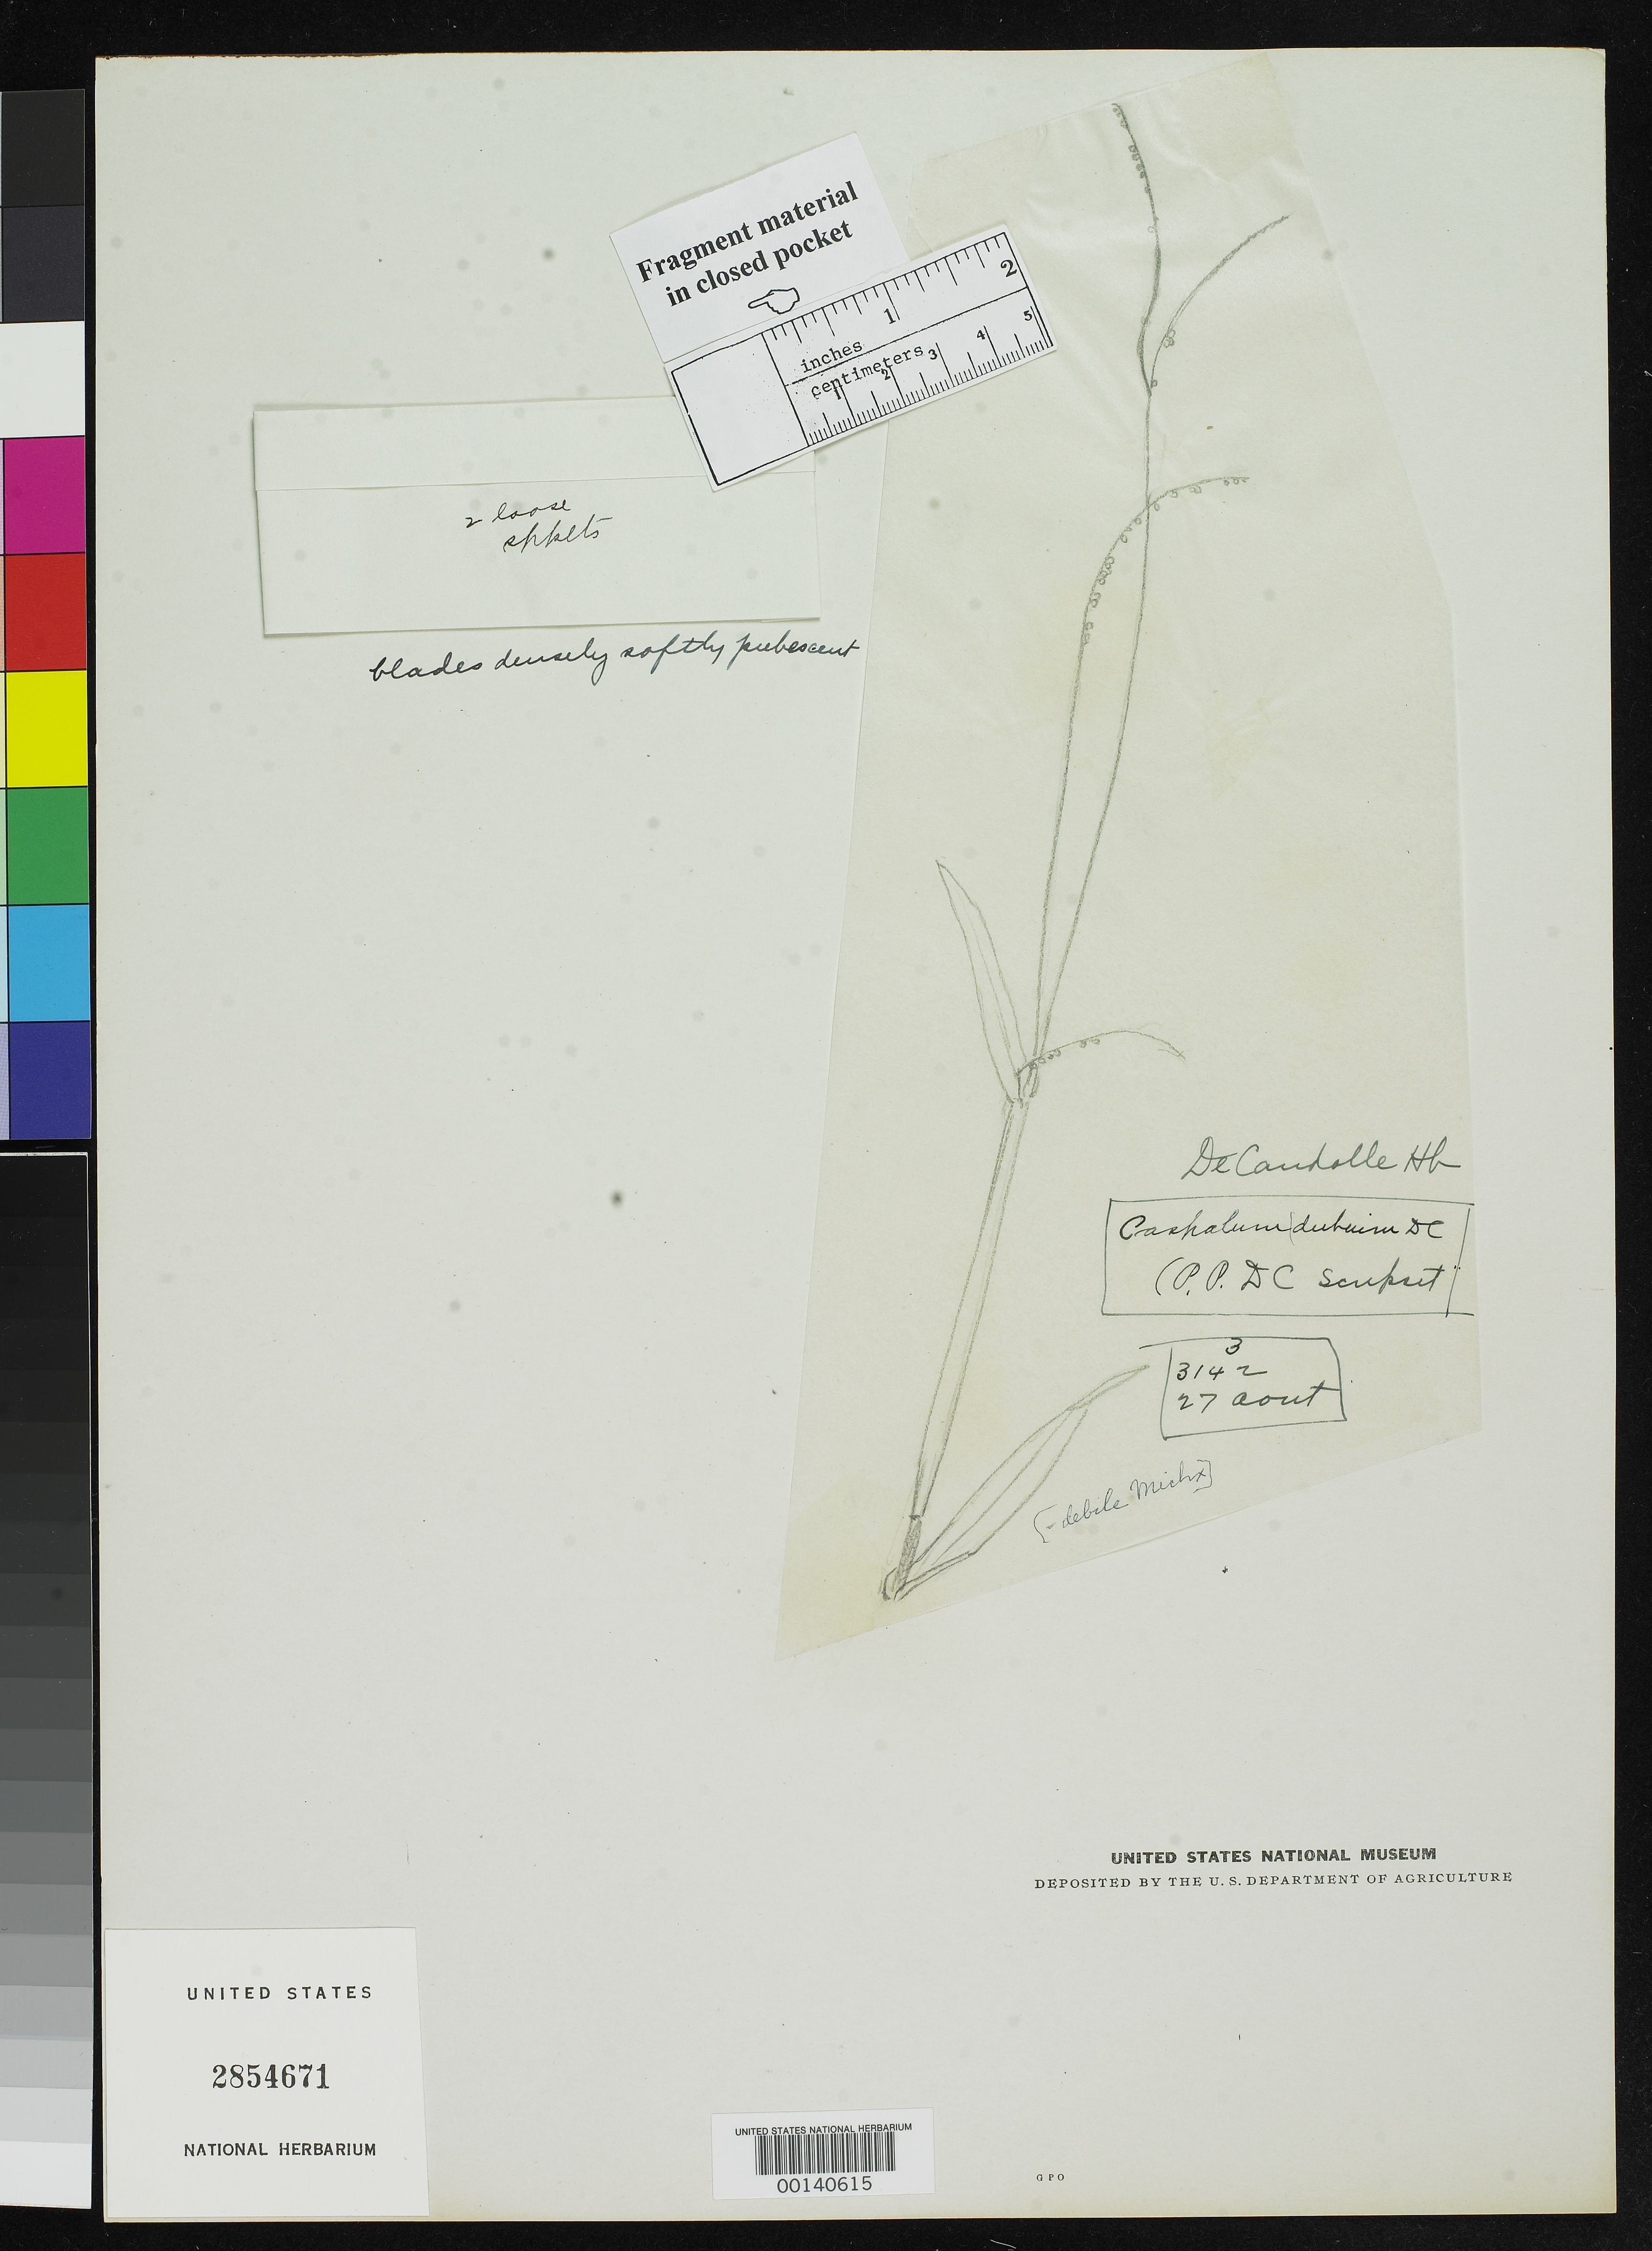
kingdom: Plantae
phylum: Tracheophyta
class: Liliopsida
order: Poales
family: Poaceae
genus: Paspalum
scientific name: Paspalum dubium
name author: DC.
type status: Type Fragment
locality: DO NOT MODIFY [This collection event record is attached to a large number of catalog records with both collector & country unknown; label data should be confirmed from individual specimens.]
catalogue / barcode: US 2854671